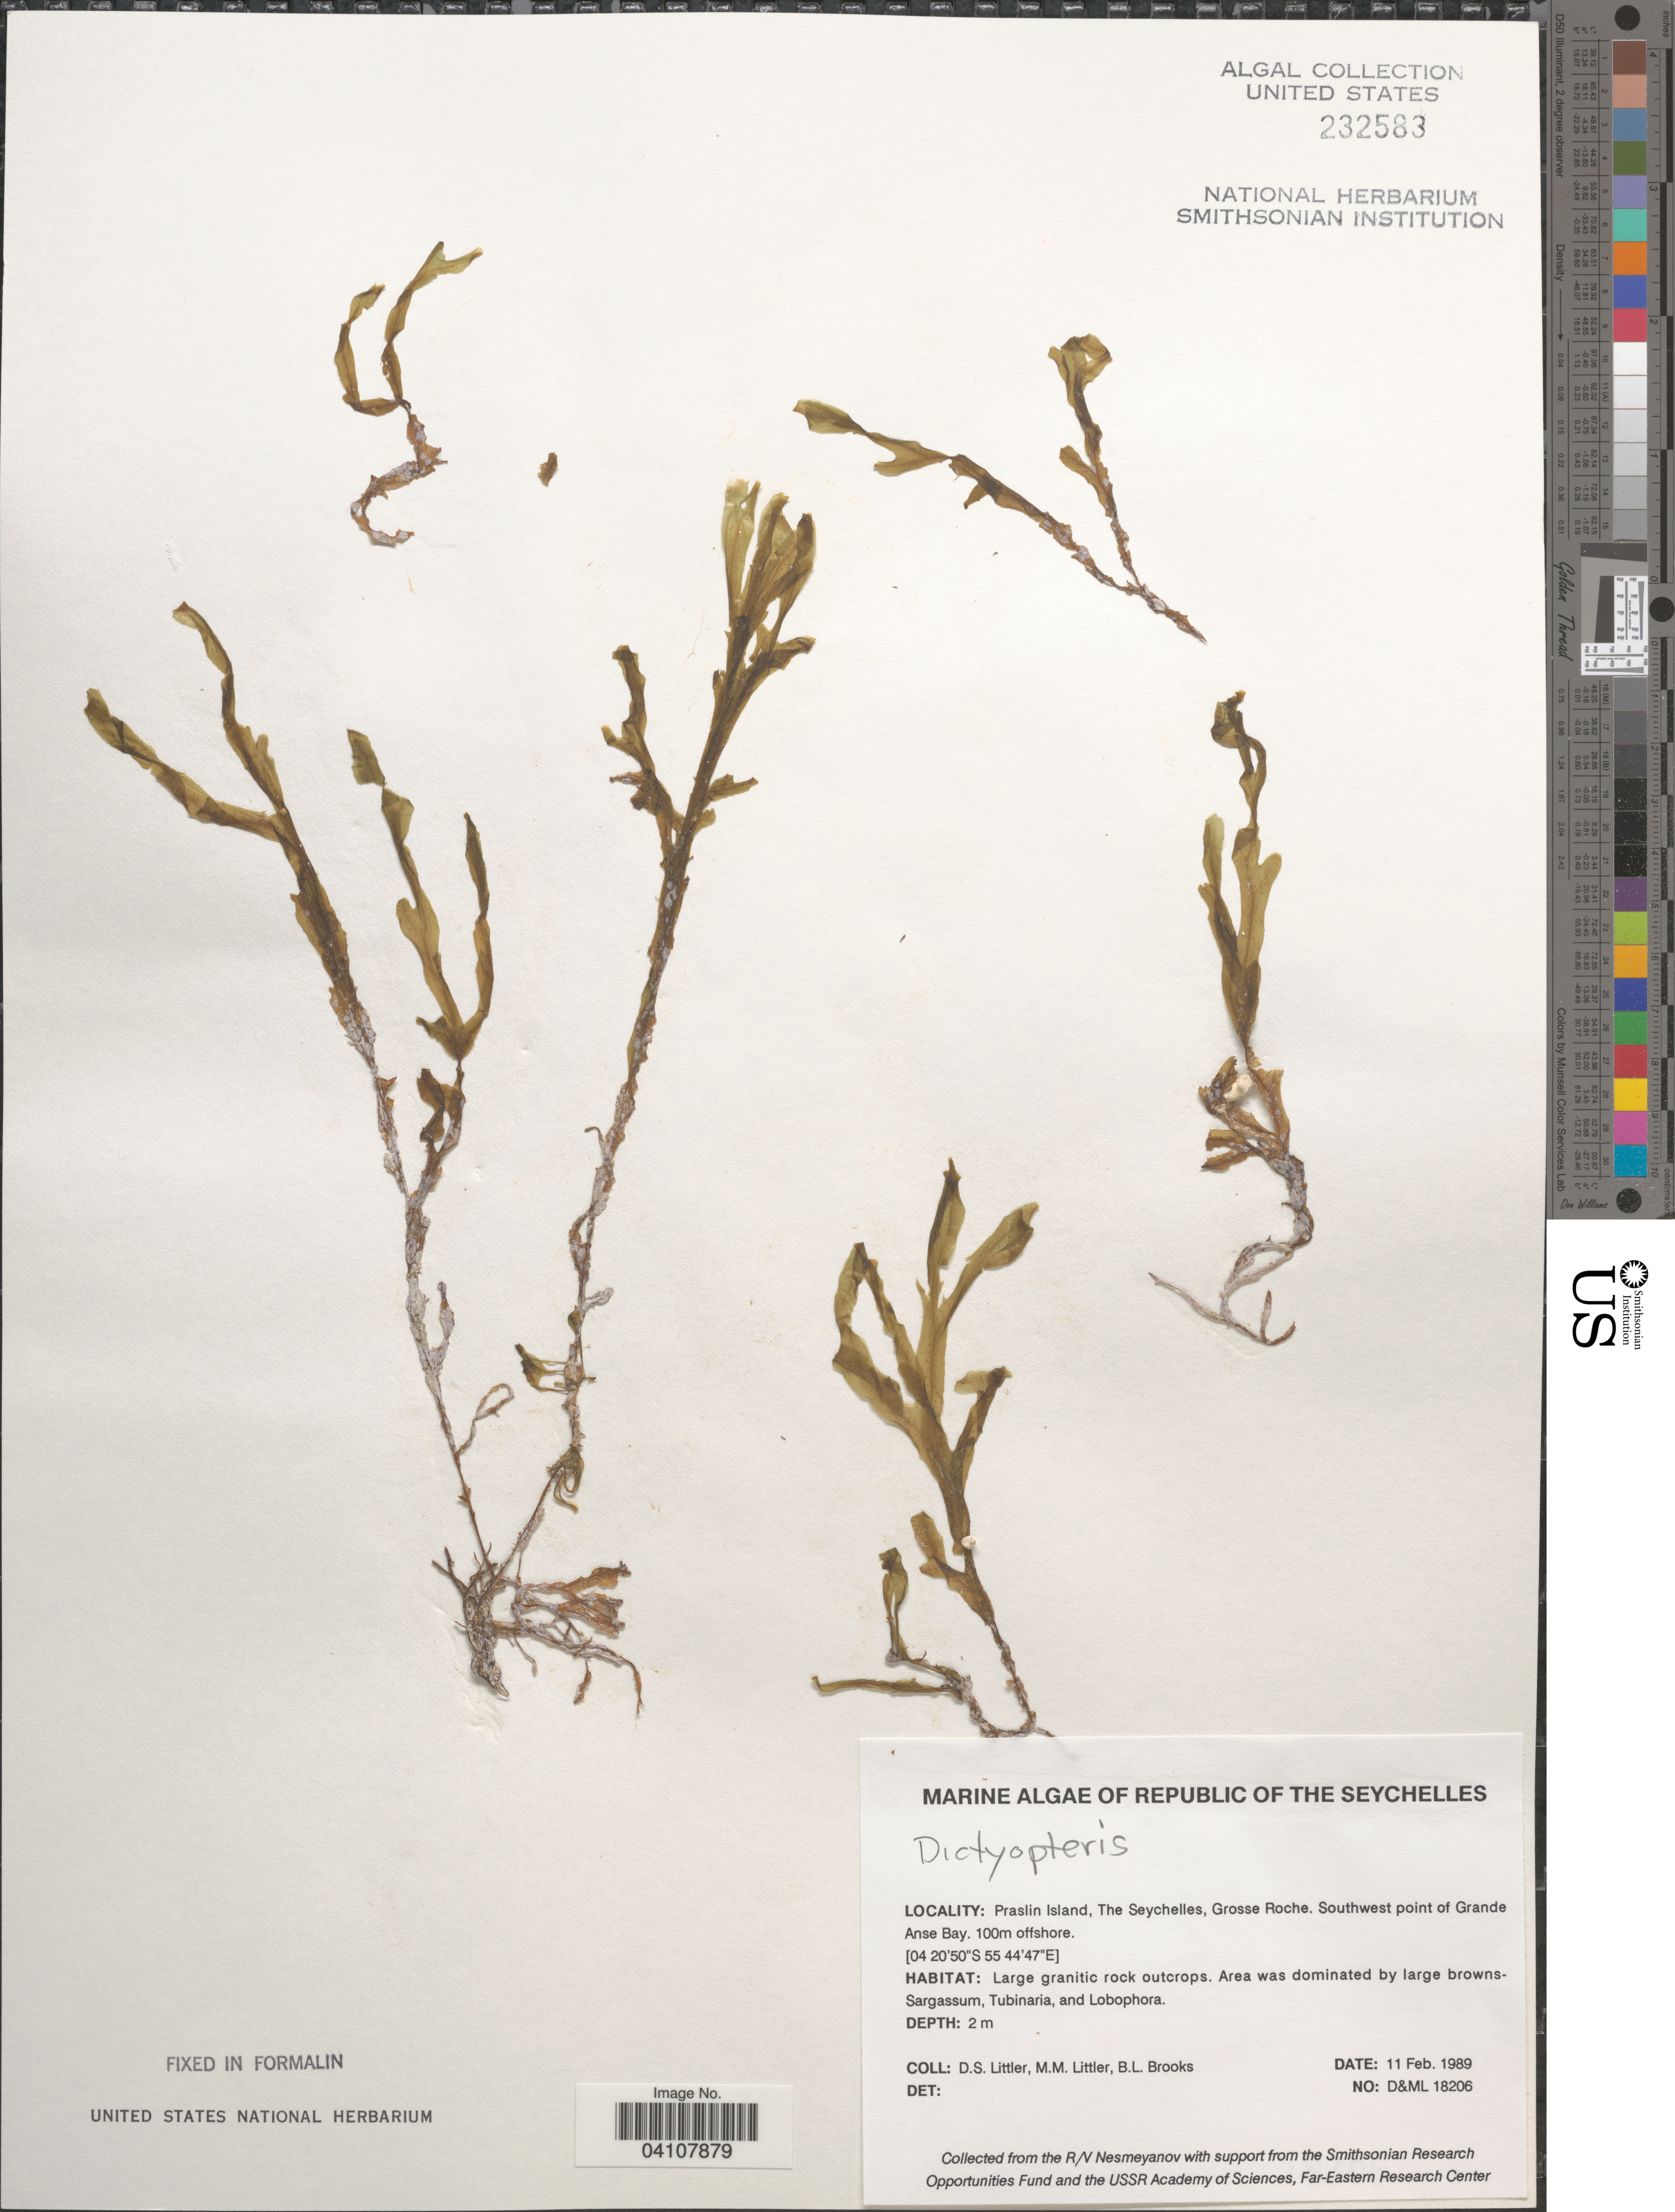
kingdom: Chromista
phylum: Ochrophyta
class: Phaeophyceae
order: Dictyotales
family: Dictyotaceae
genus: Dictyopteris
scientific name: Dictyopteris sp.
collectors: D. S. Littler & B. Brooks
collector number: D&ML18206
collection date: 1989-02-11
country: Seychelles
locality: Republic of the Seychelles. Praslin Island, Grosse Roche. Southwest point of Grande Anse Bay. 100m offshore.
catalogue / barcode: US 232583